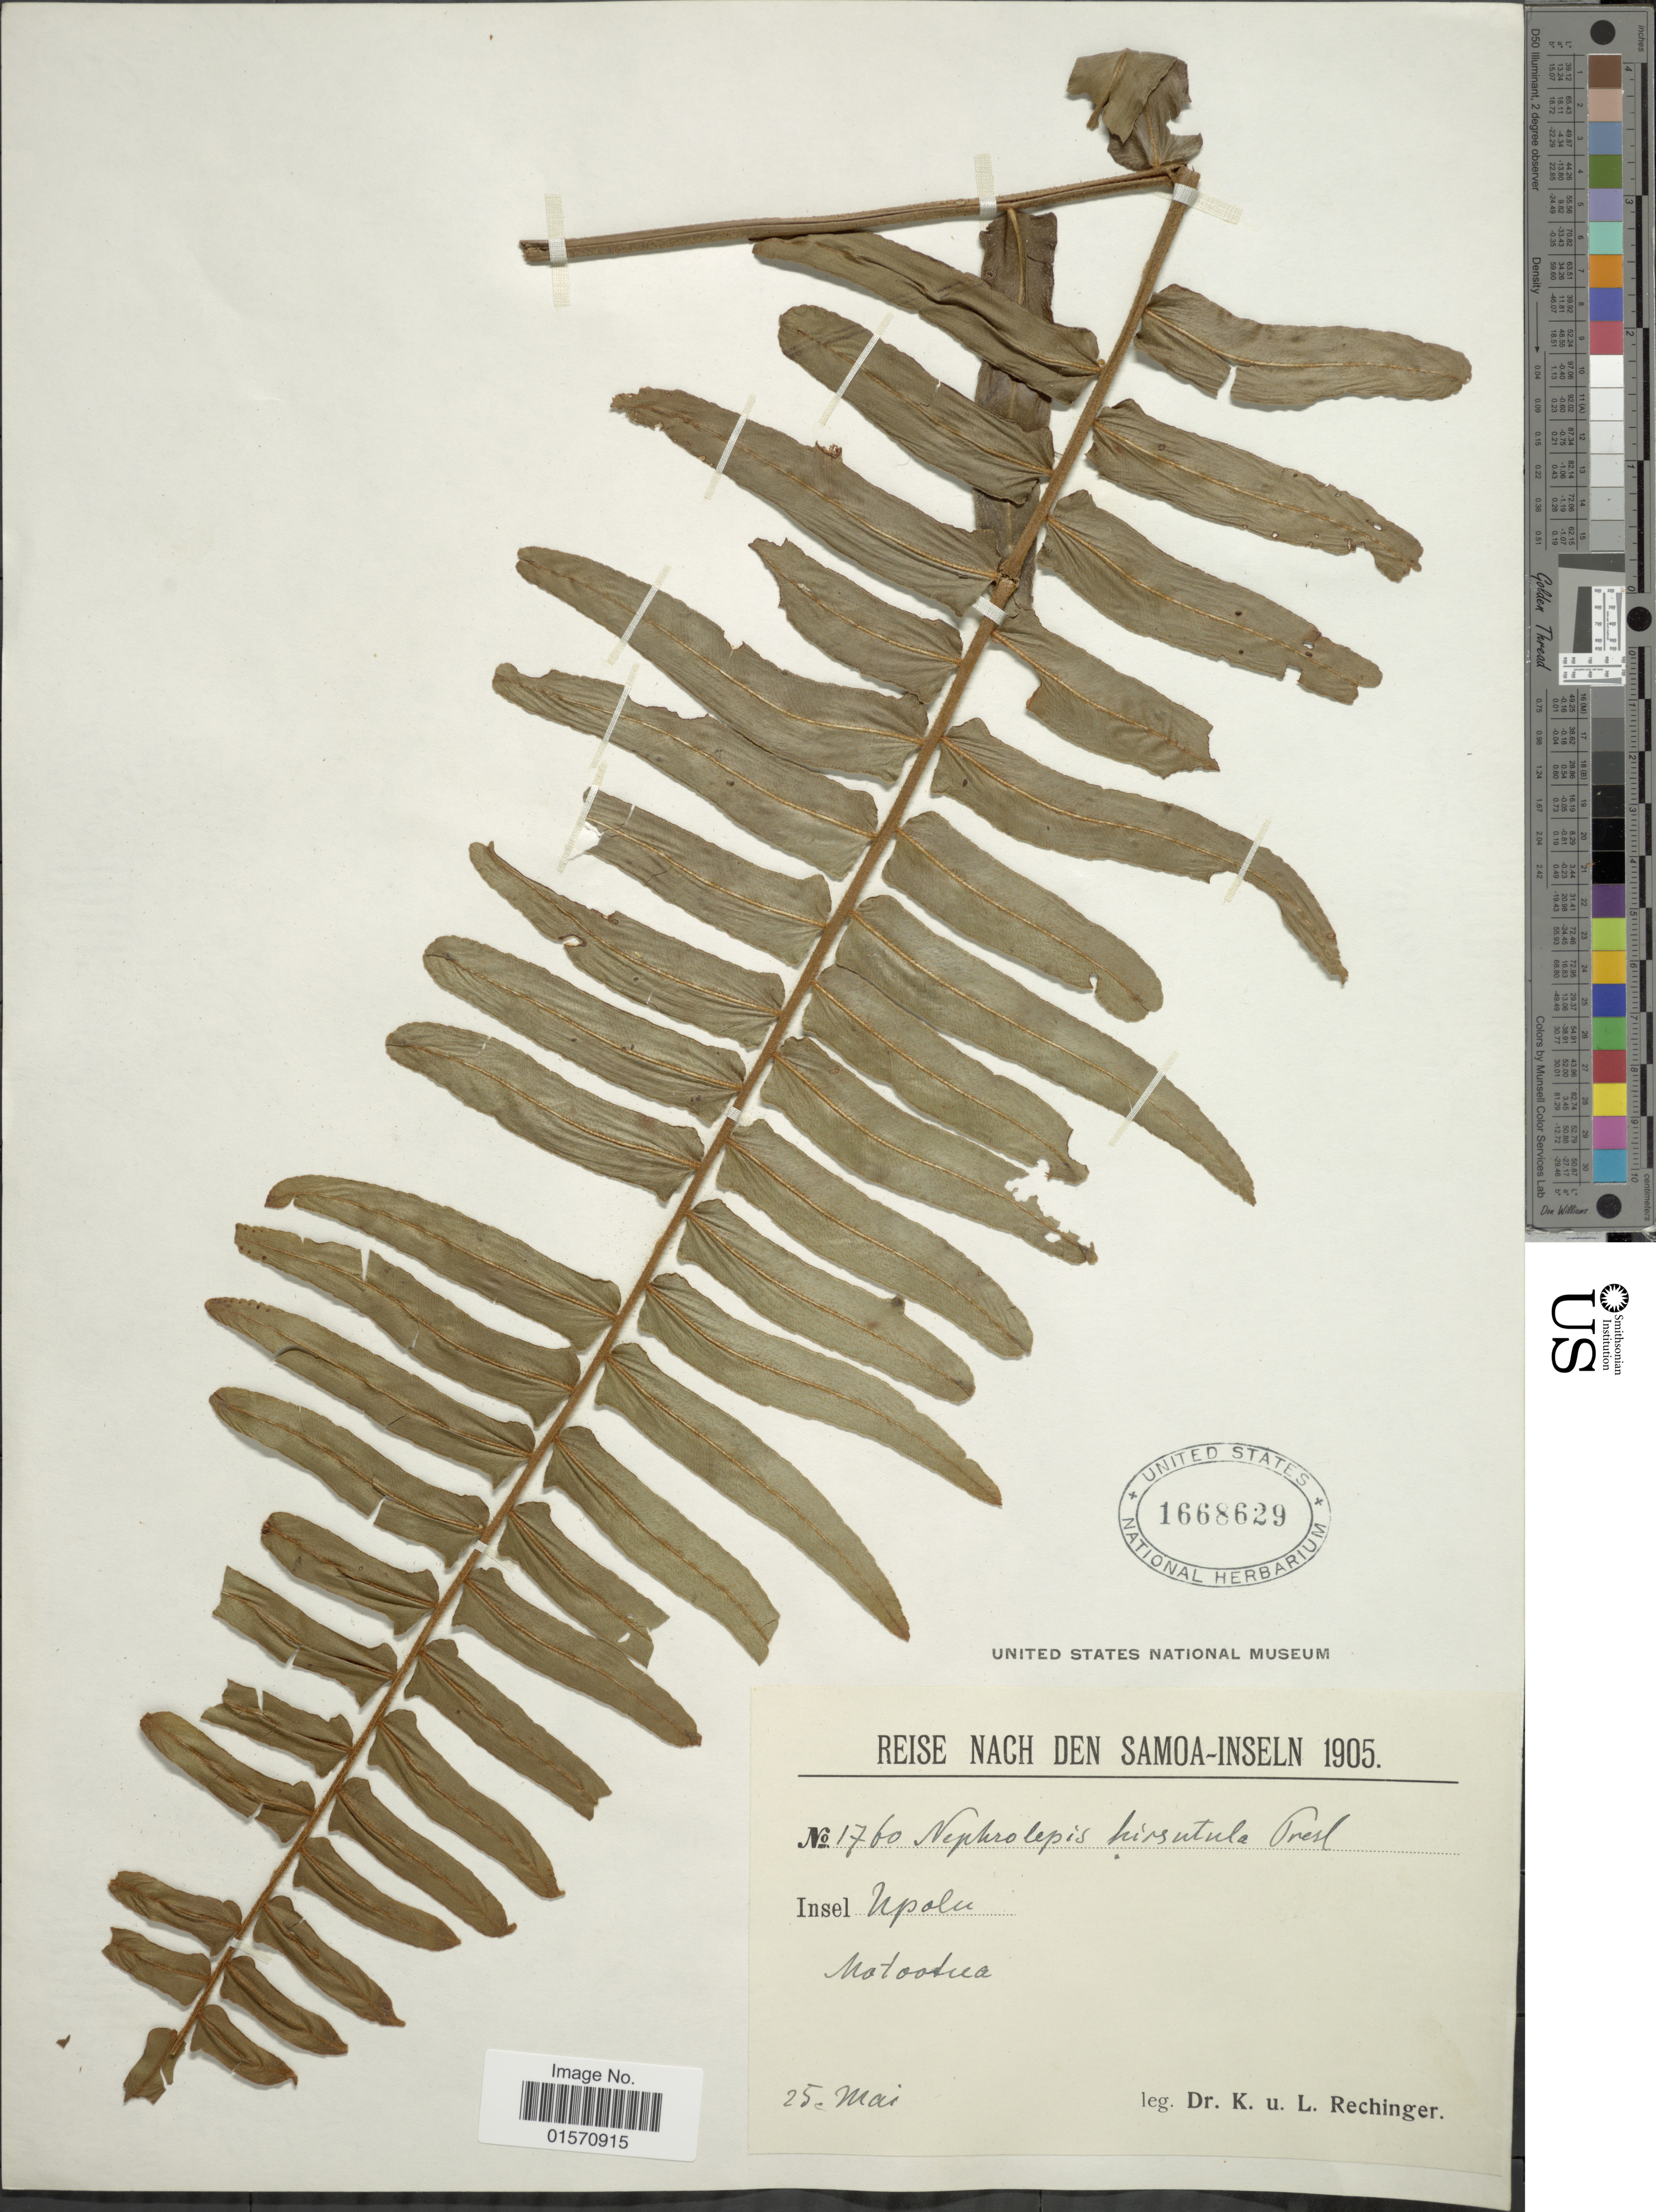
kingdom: Plantae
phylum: Tracheophyta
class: Polypodiopsida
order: Polypodiales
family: Nephrolepidaceae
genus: Nephrolepis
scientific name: Nephrolepis hirsutula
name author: (G. Forst.) C. Presl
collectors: K. Rechinger & L. Rechinger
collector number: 1760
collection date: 1905-05-25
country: Samoa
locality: Samoa-inseln. Insel Upolu. Notoodua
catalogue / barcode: US 1668629